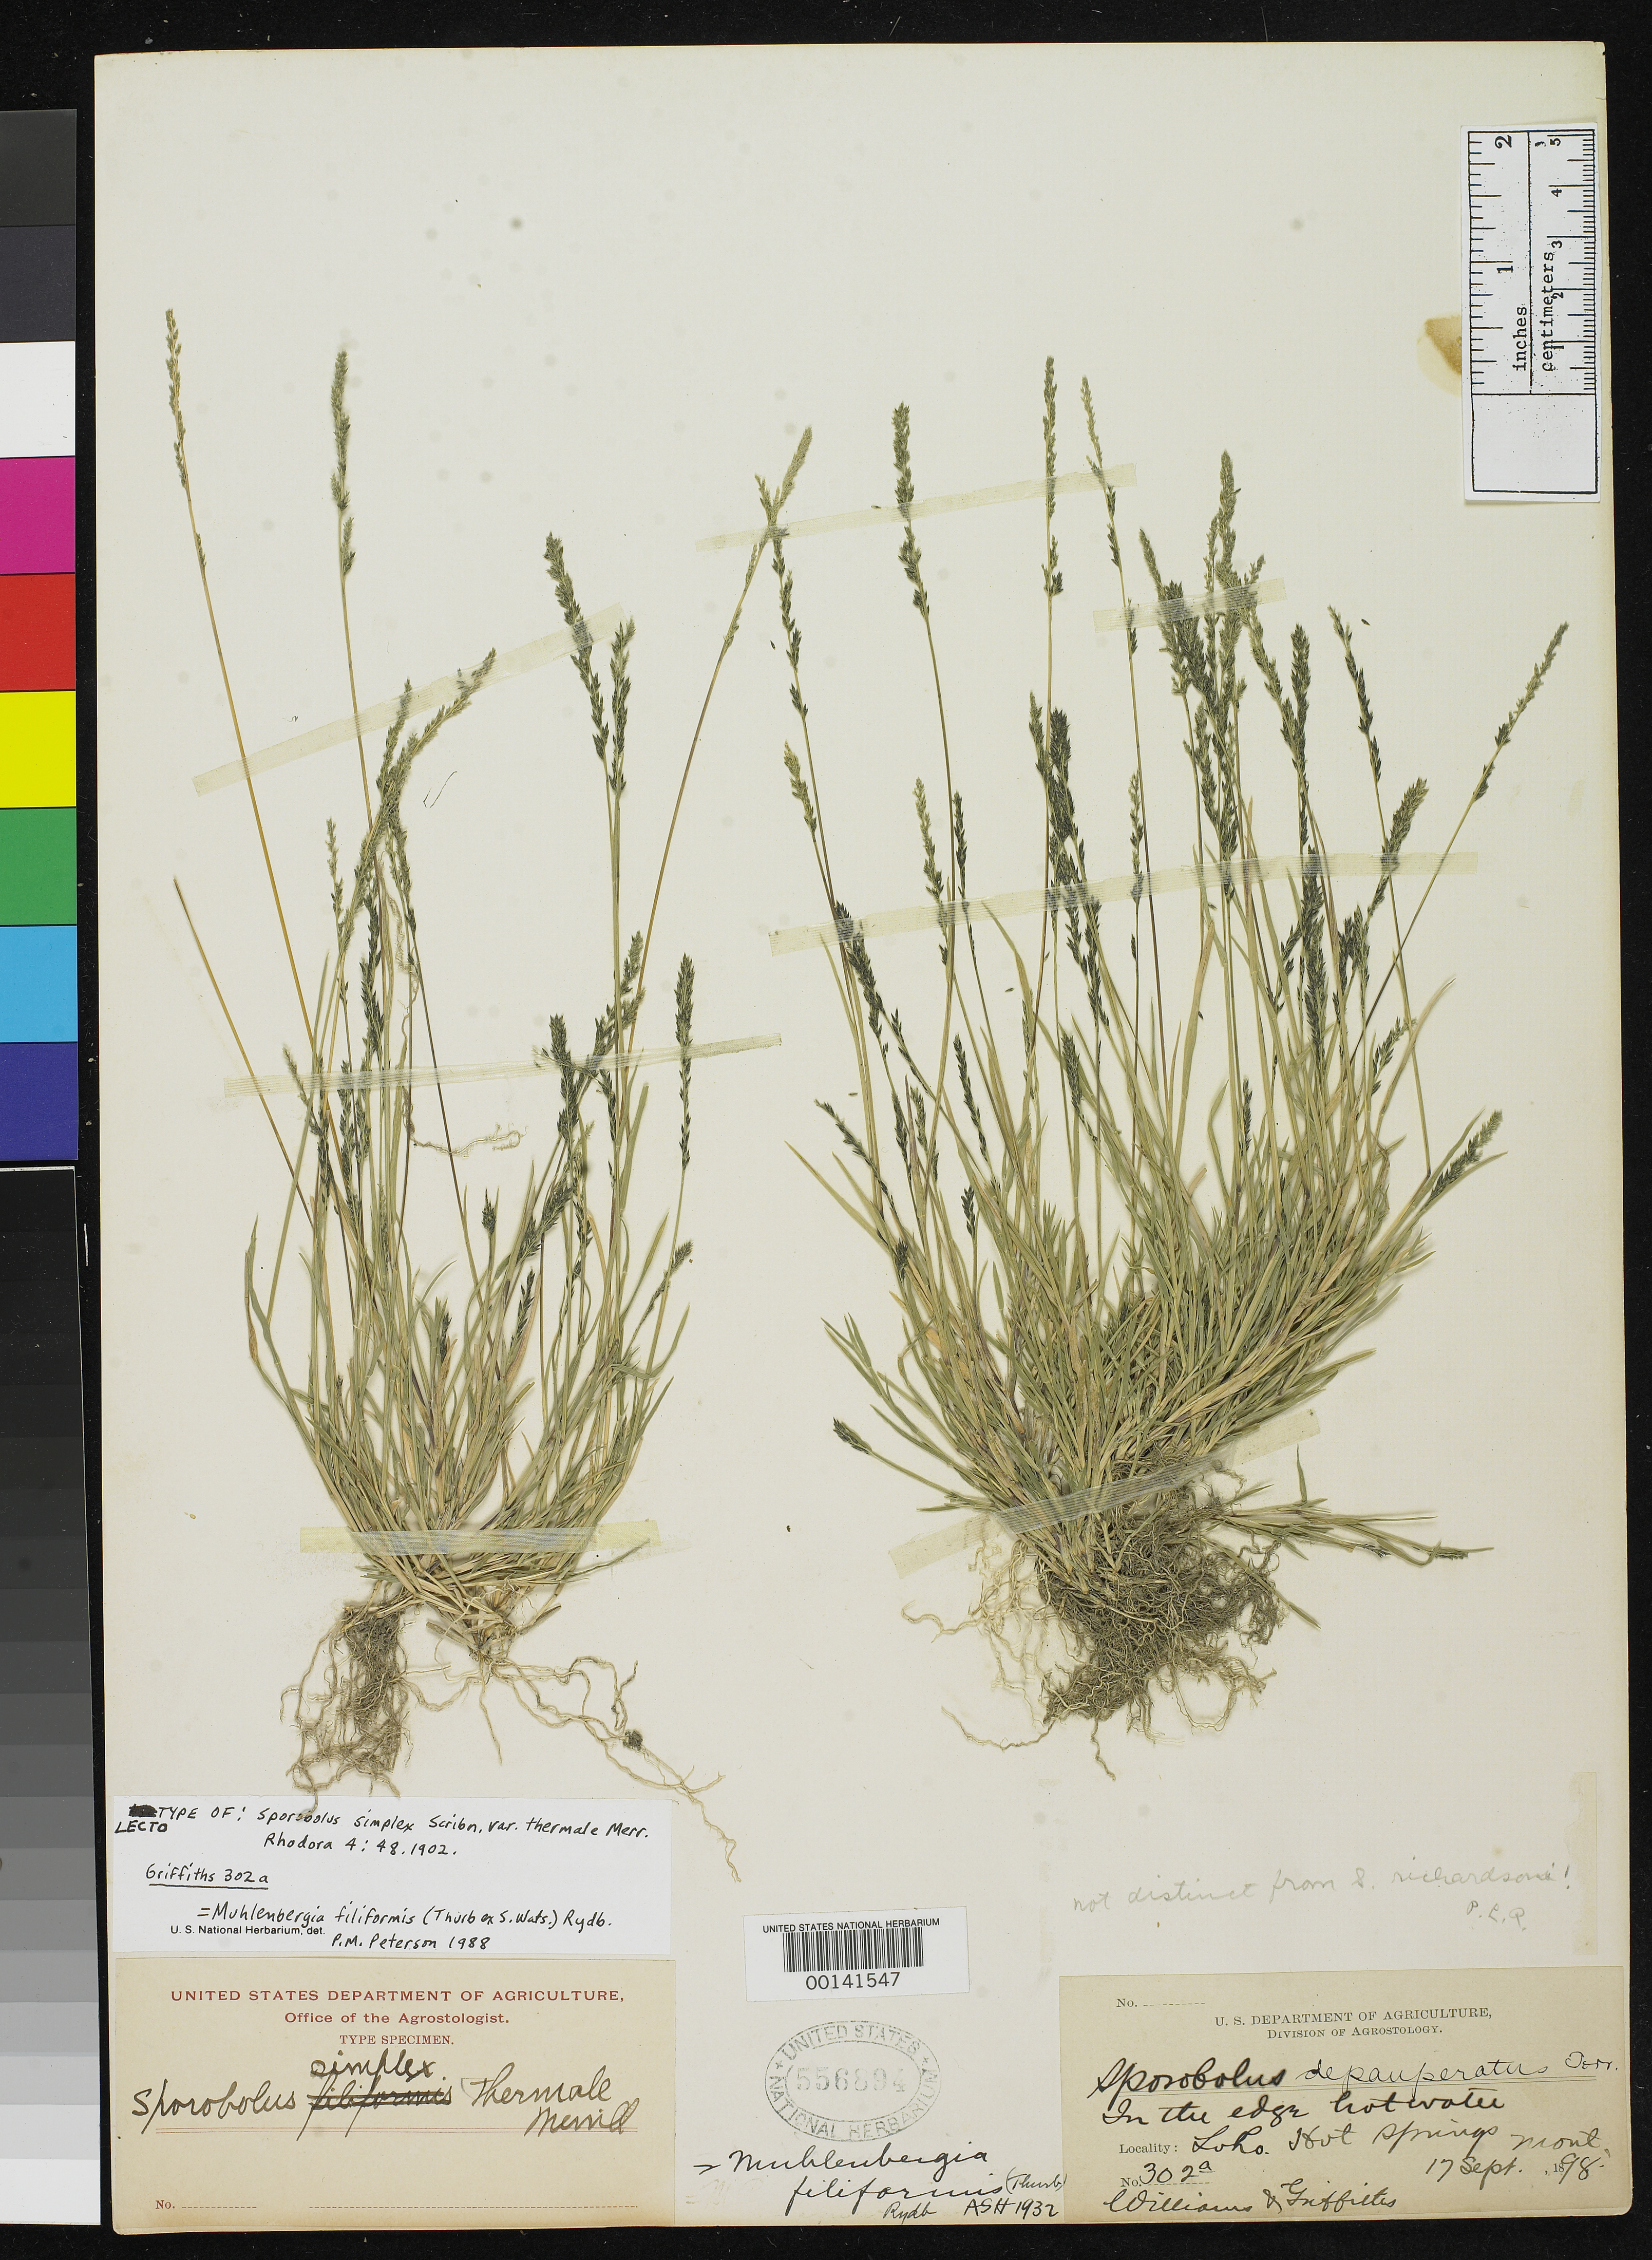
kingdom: Plantae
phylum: Tracheophyta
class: Liliopsida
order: Poales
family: Poaceae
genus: Sporobolus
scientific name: Sporobolus simplex var. thermale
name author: Merr.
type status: Holotype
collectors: D. Griffiths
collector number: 302a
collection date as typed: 17 Sep 1898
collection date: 1898-09-17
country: United States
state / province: Montana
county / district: Missoula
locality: Lolo Hot Springs.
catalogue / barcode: US 556894